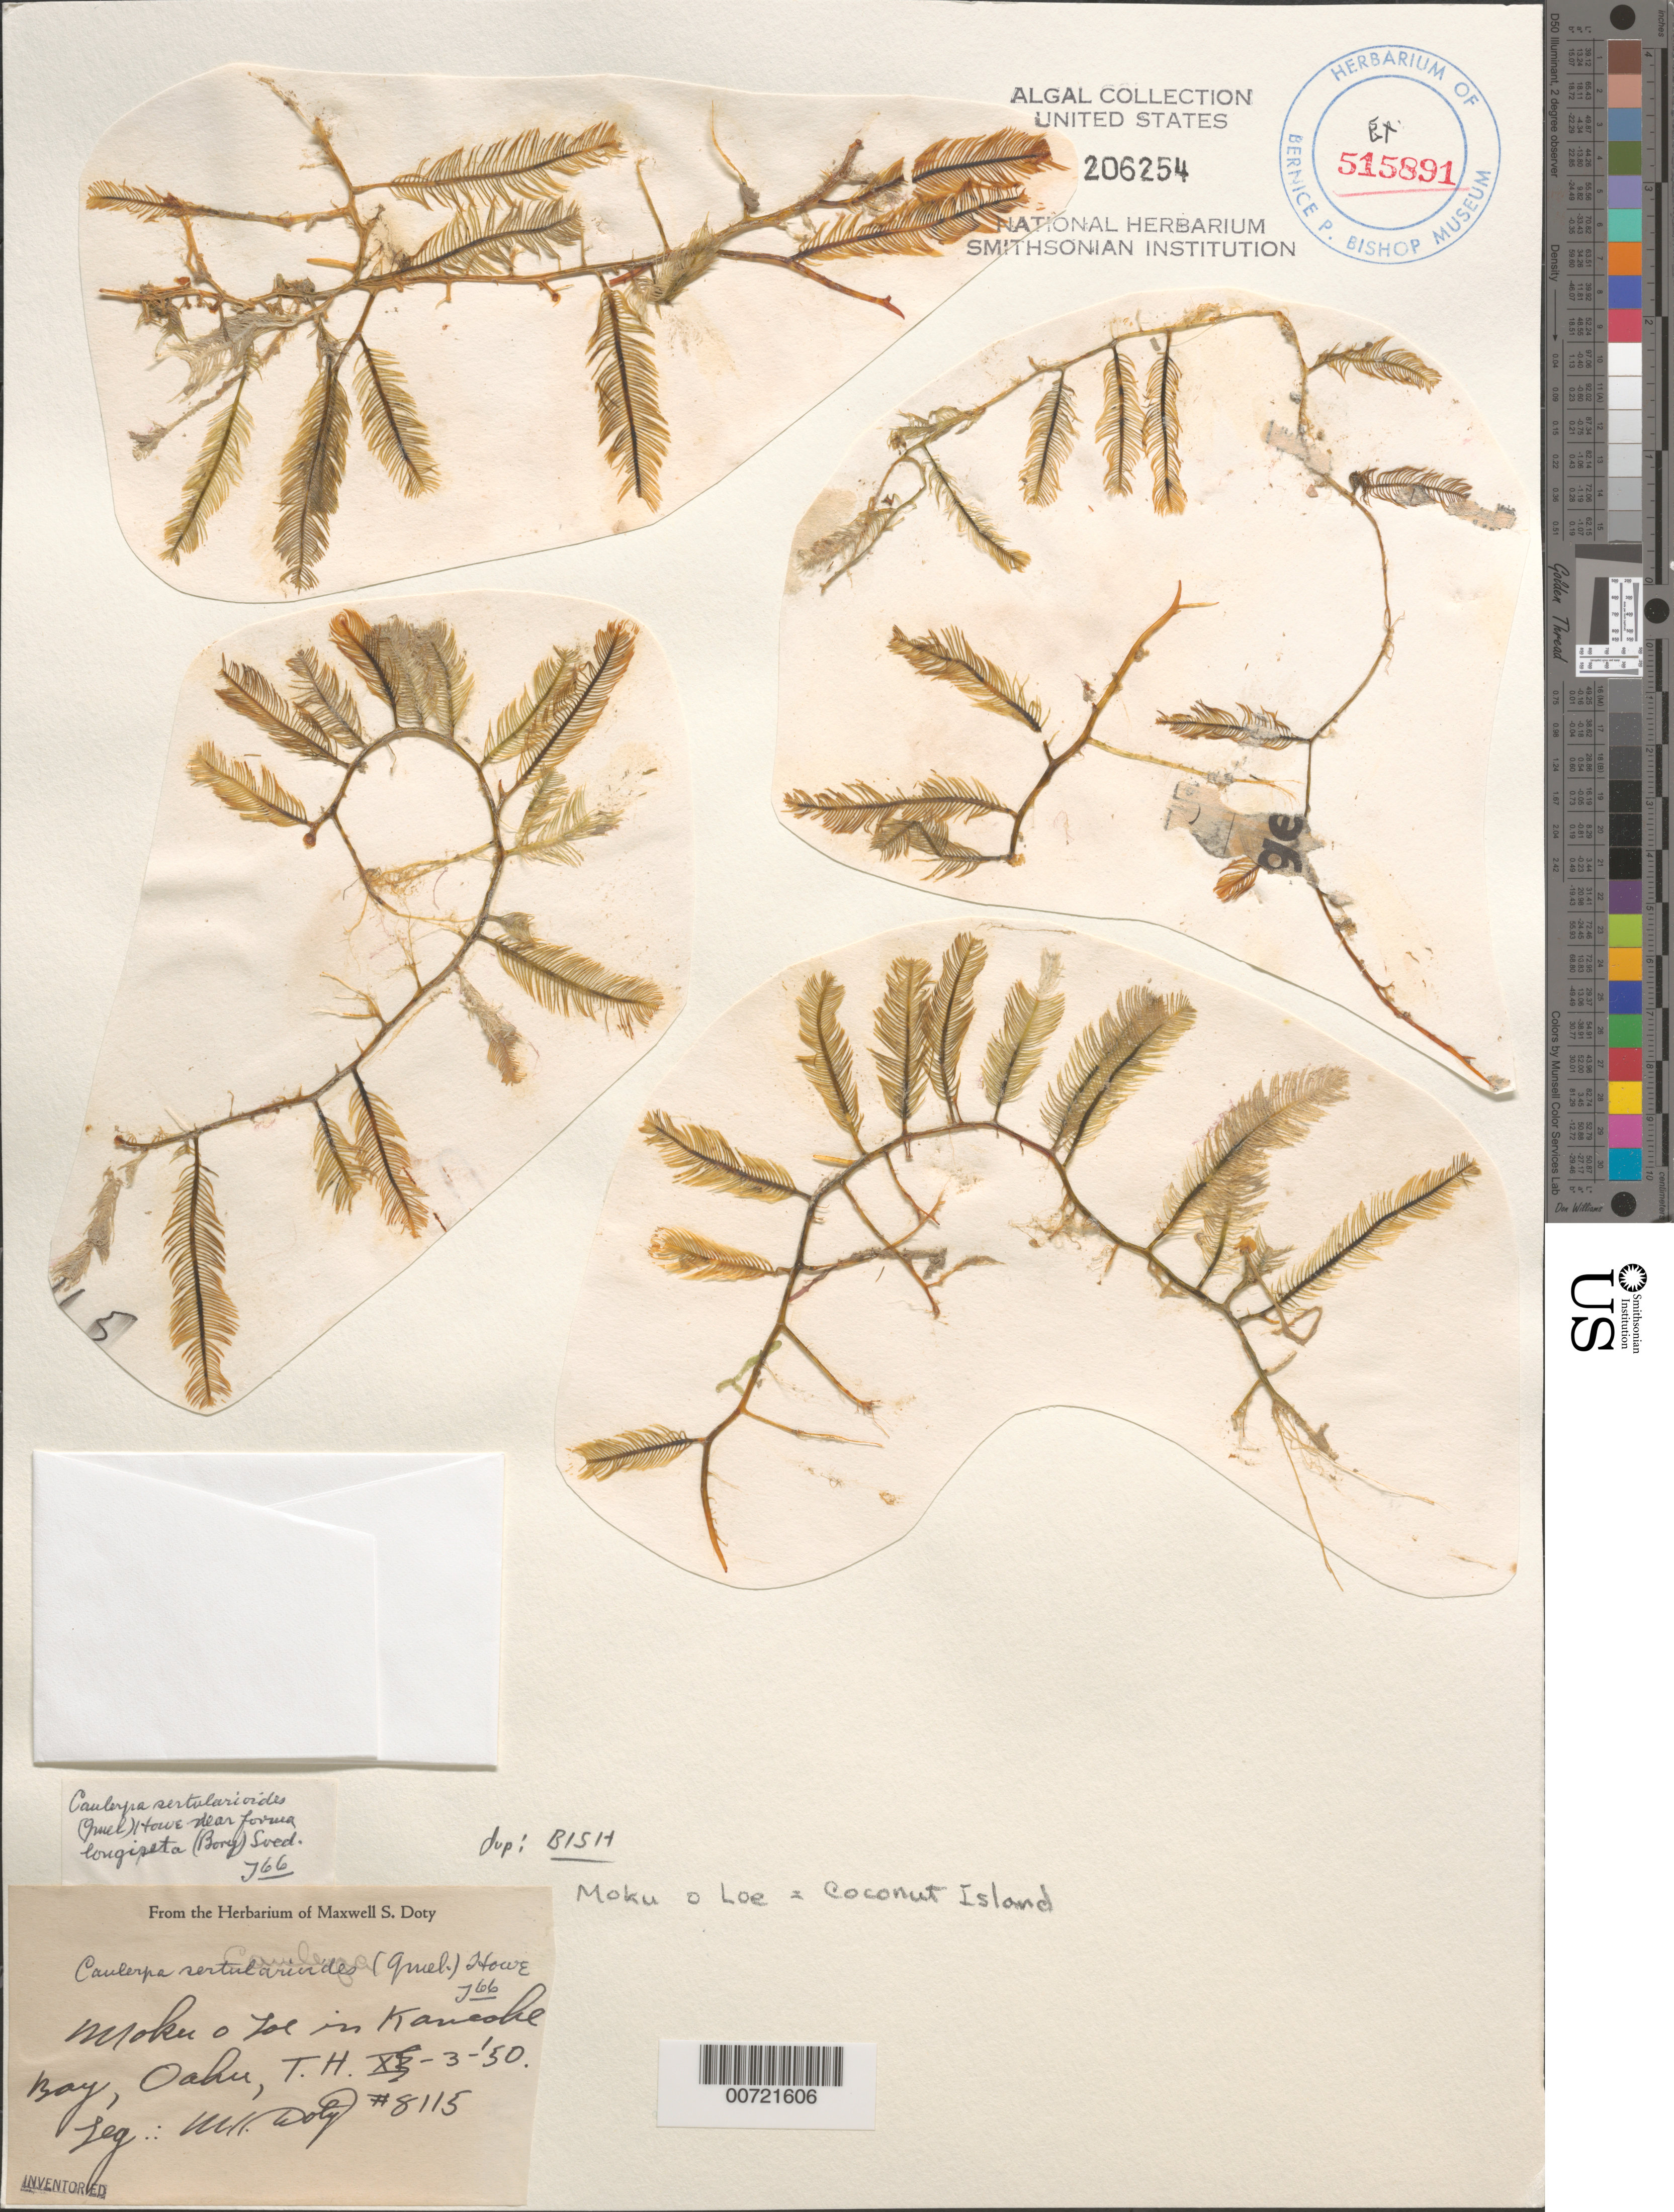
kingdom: Plantae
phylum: Chlorophyta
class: Ulvophyceae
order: Bryopsidales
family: Caulerpaceae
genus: Caulerpa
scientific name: Caulerpa sertularioides f. longiseta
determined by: Taylor, William R.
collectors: M. S. Doty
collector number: MSD 8115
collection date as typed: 03 Oct 1950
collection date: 1950-10-03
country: United States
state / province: Hawaii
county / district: Honolulu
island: Oahu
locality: Kaneohe Bay, Coconut Island (Moku o Lo'e)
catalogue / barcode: US 206254